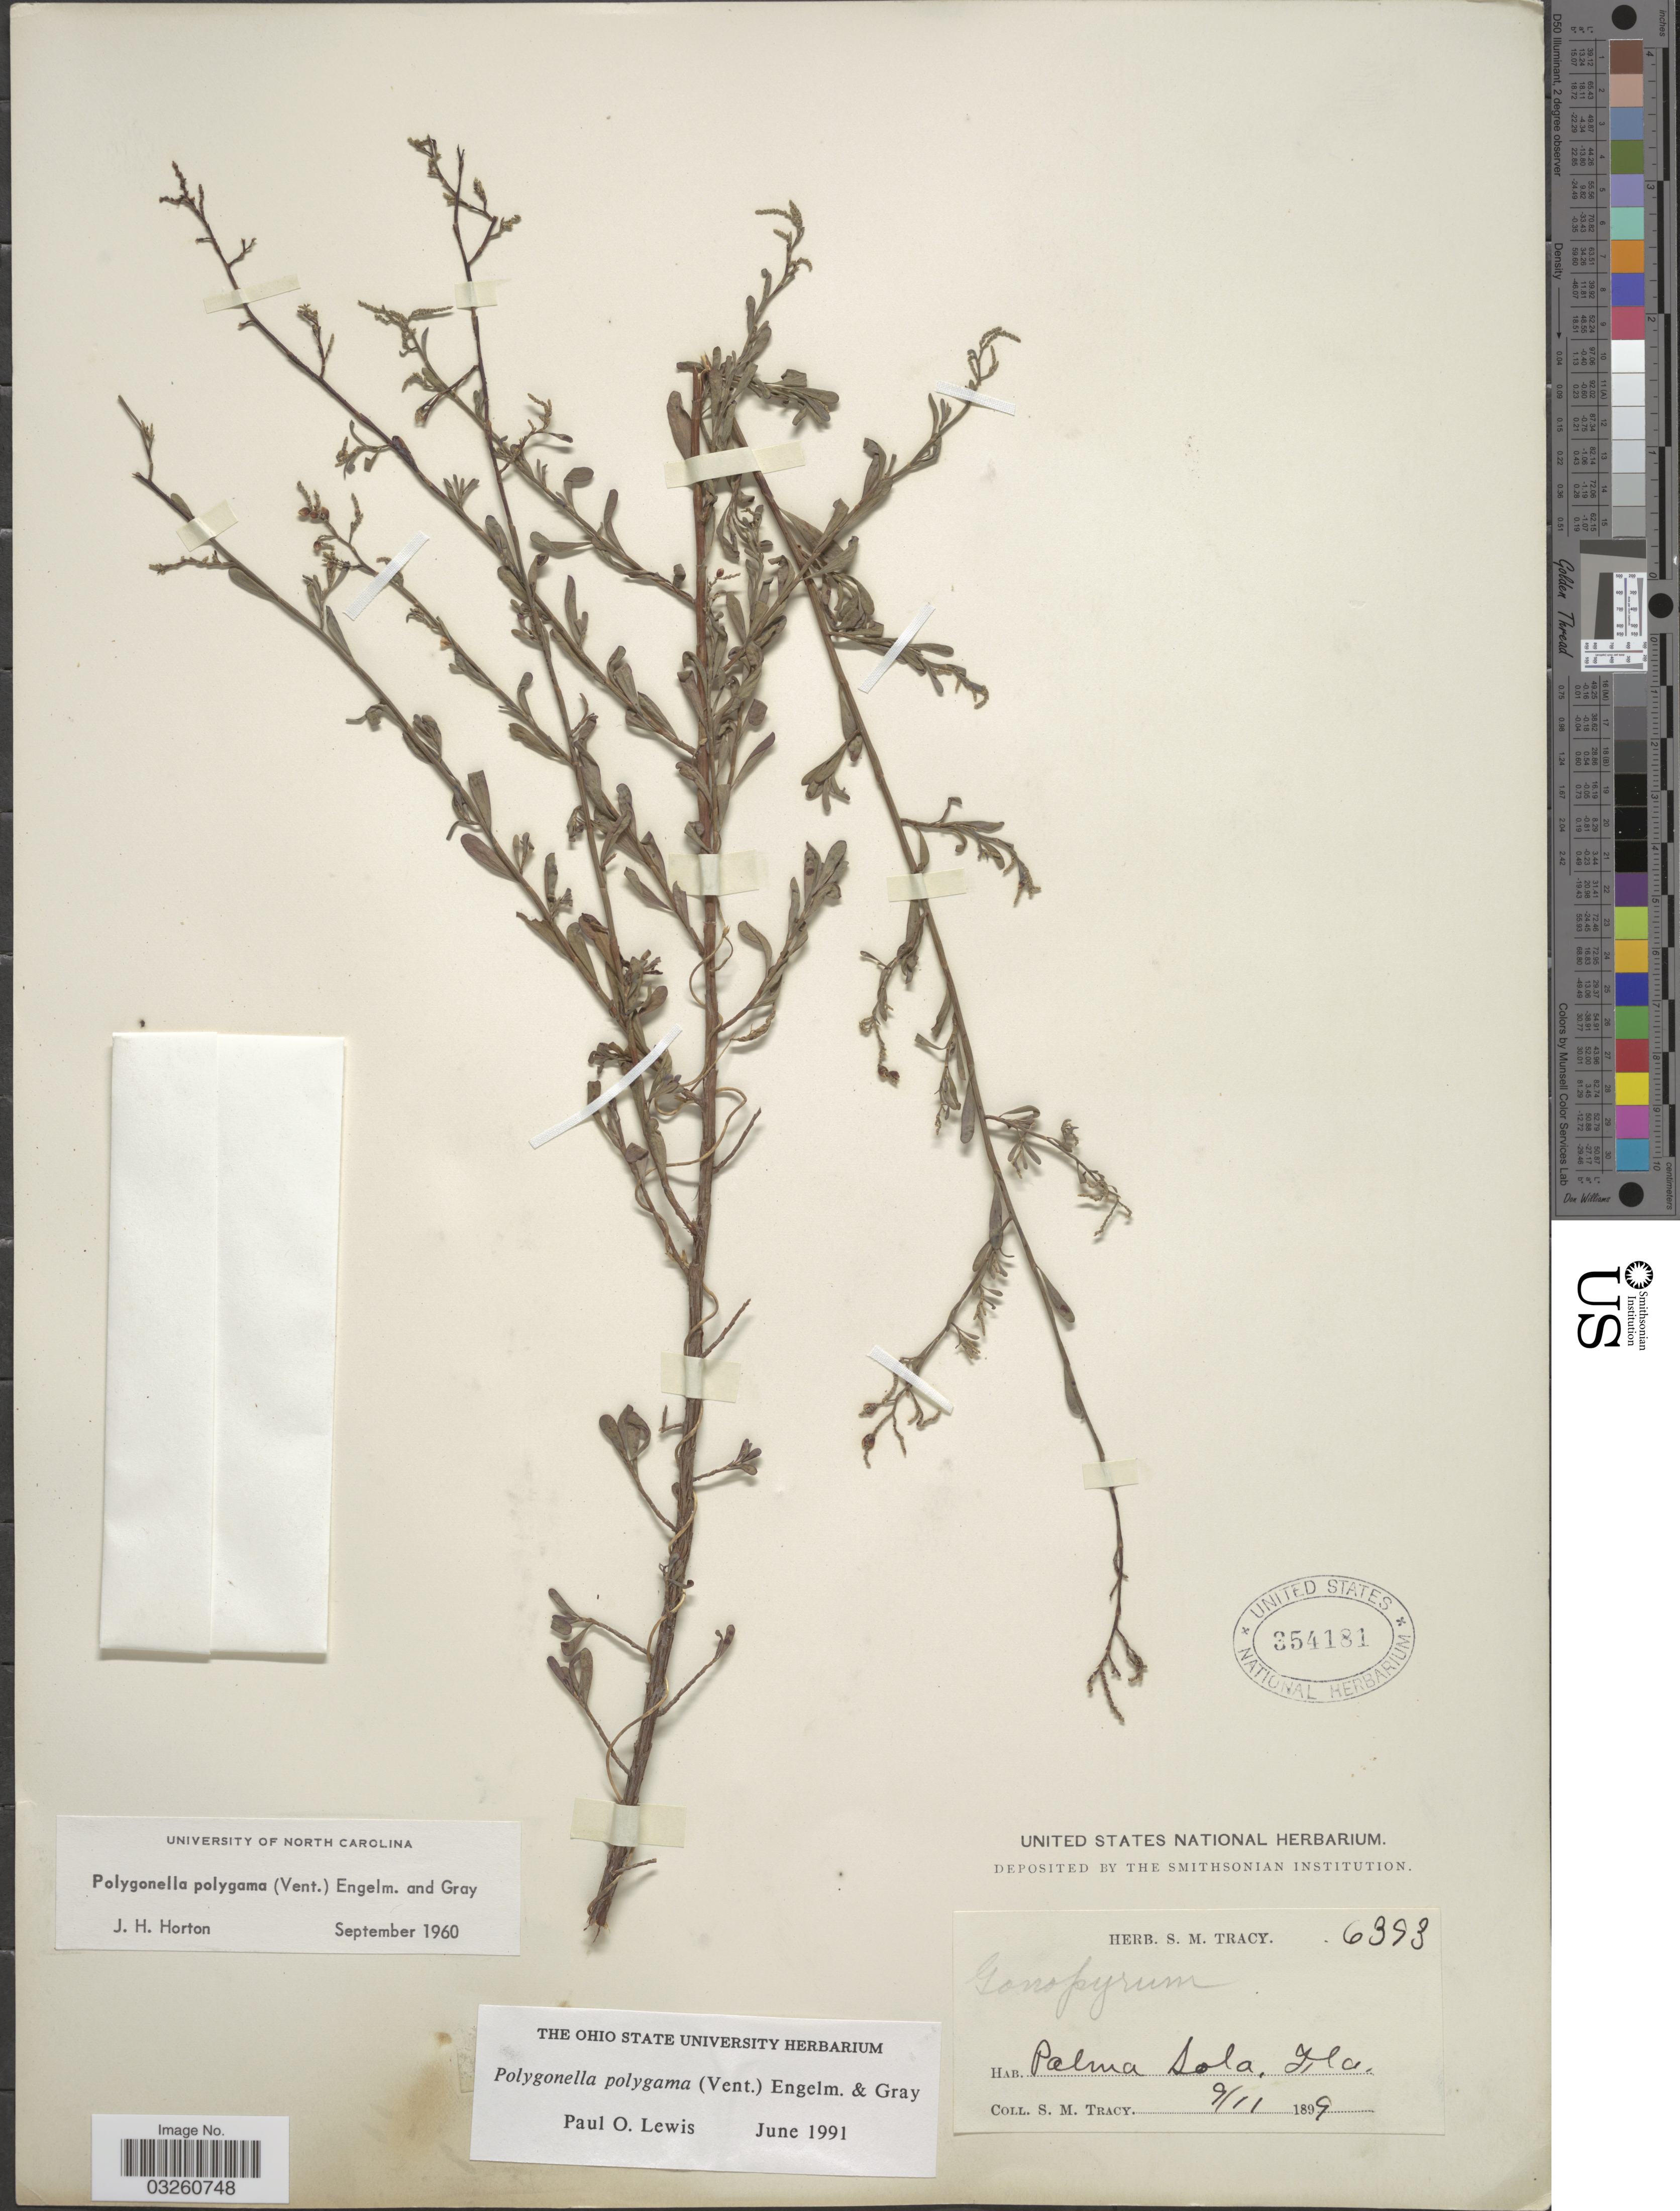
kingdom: Plantae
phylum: Tracheophyta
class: Magnoliopsida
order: Caryophyllales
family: Polygonaceae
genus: Polygonella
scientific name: Polygonella polygama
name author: (Vent.) Engelm. & A. Gray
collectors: S. M. Tracy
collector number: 6393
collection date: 1899-09-11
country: United States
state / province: Florida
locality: Palma Sola.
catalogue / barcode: US 354181